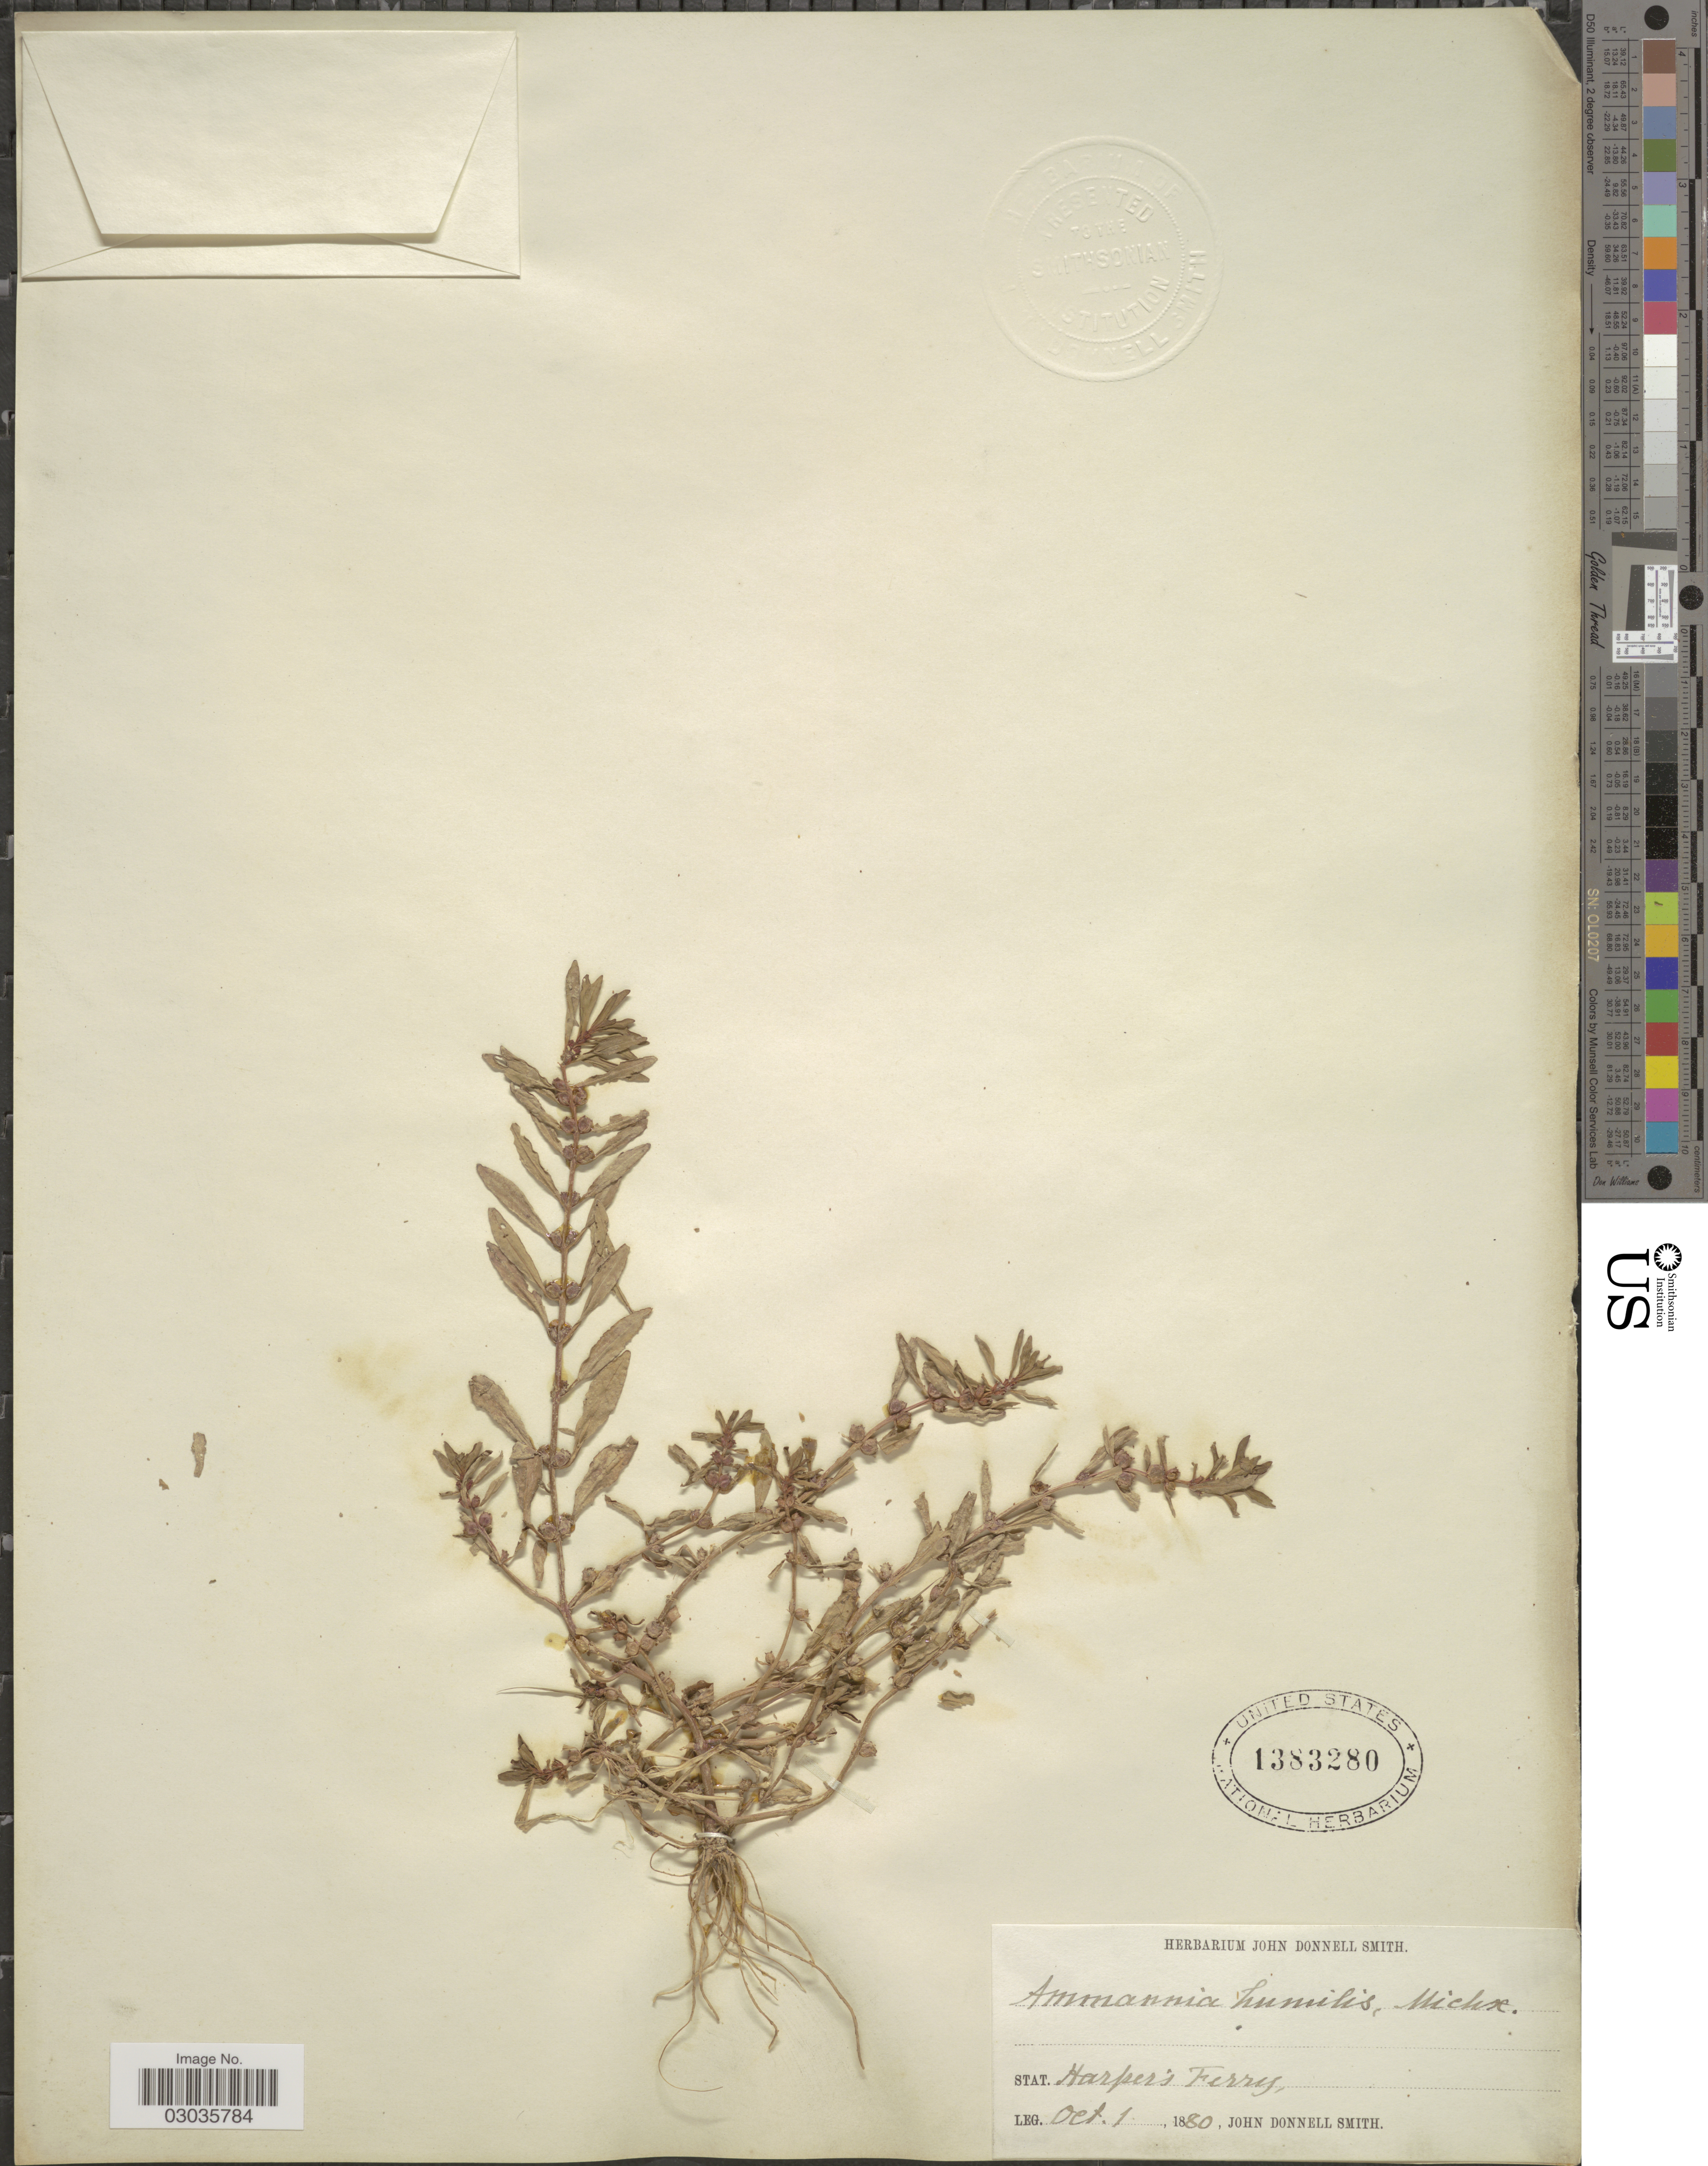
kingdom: Plantae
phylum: Tracheophyta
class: Magnoliopsida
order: Myrtales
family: Lythraceae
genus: Rotala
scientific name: Rotala ramosior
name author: (L.) Koehne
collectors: J. Donnell Smith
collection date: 1880-10-01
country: United States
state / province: West Virginia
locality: Stat. Harper's Ferry.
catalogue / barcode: US 1383280